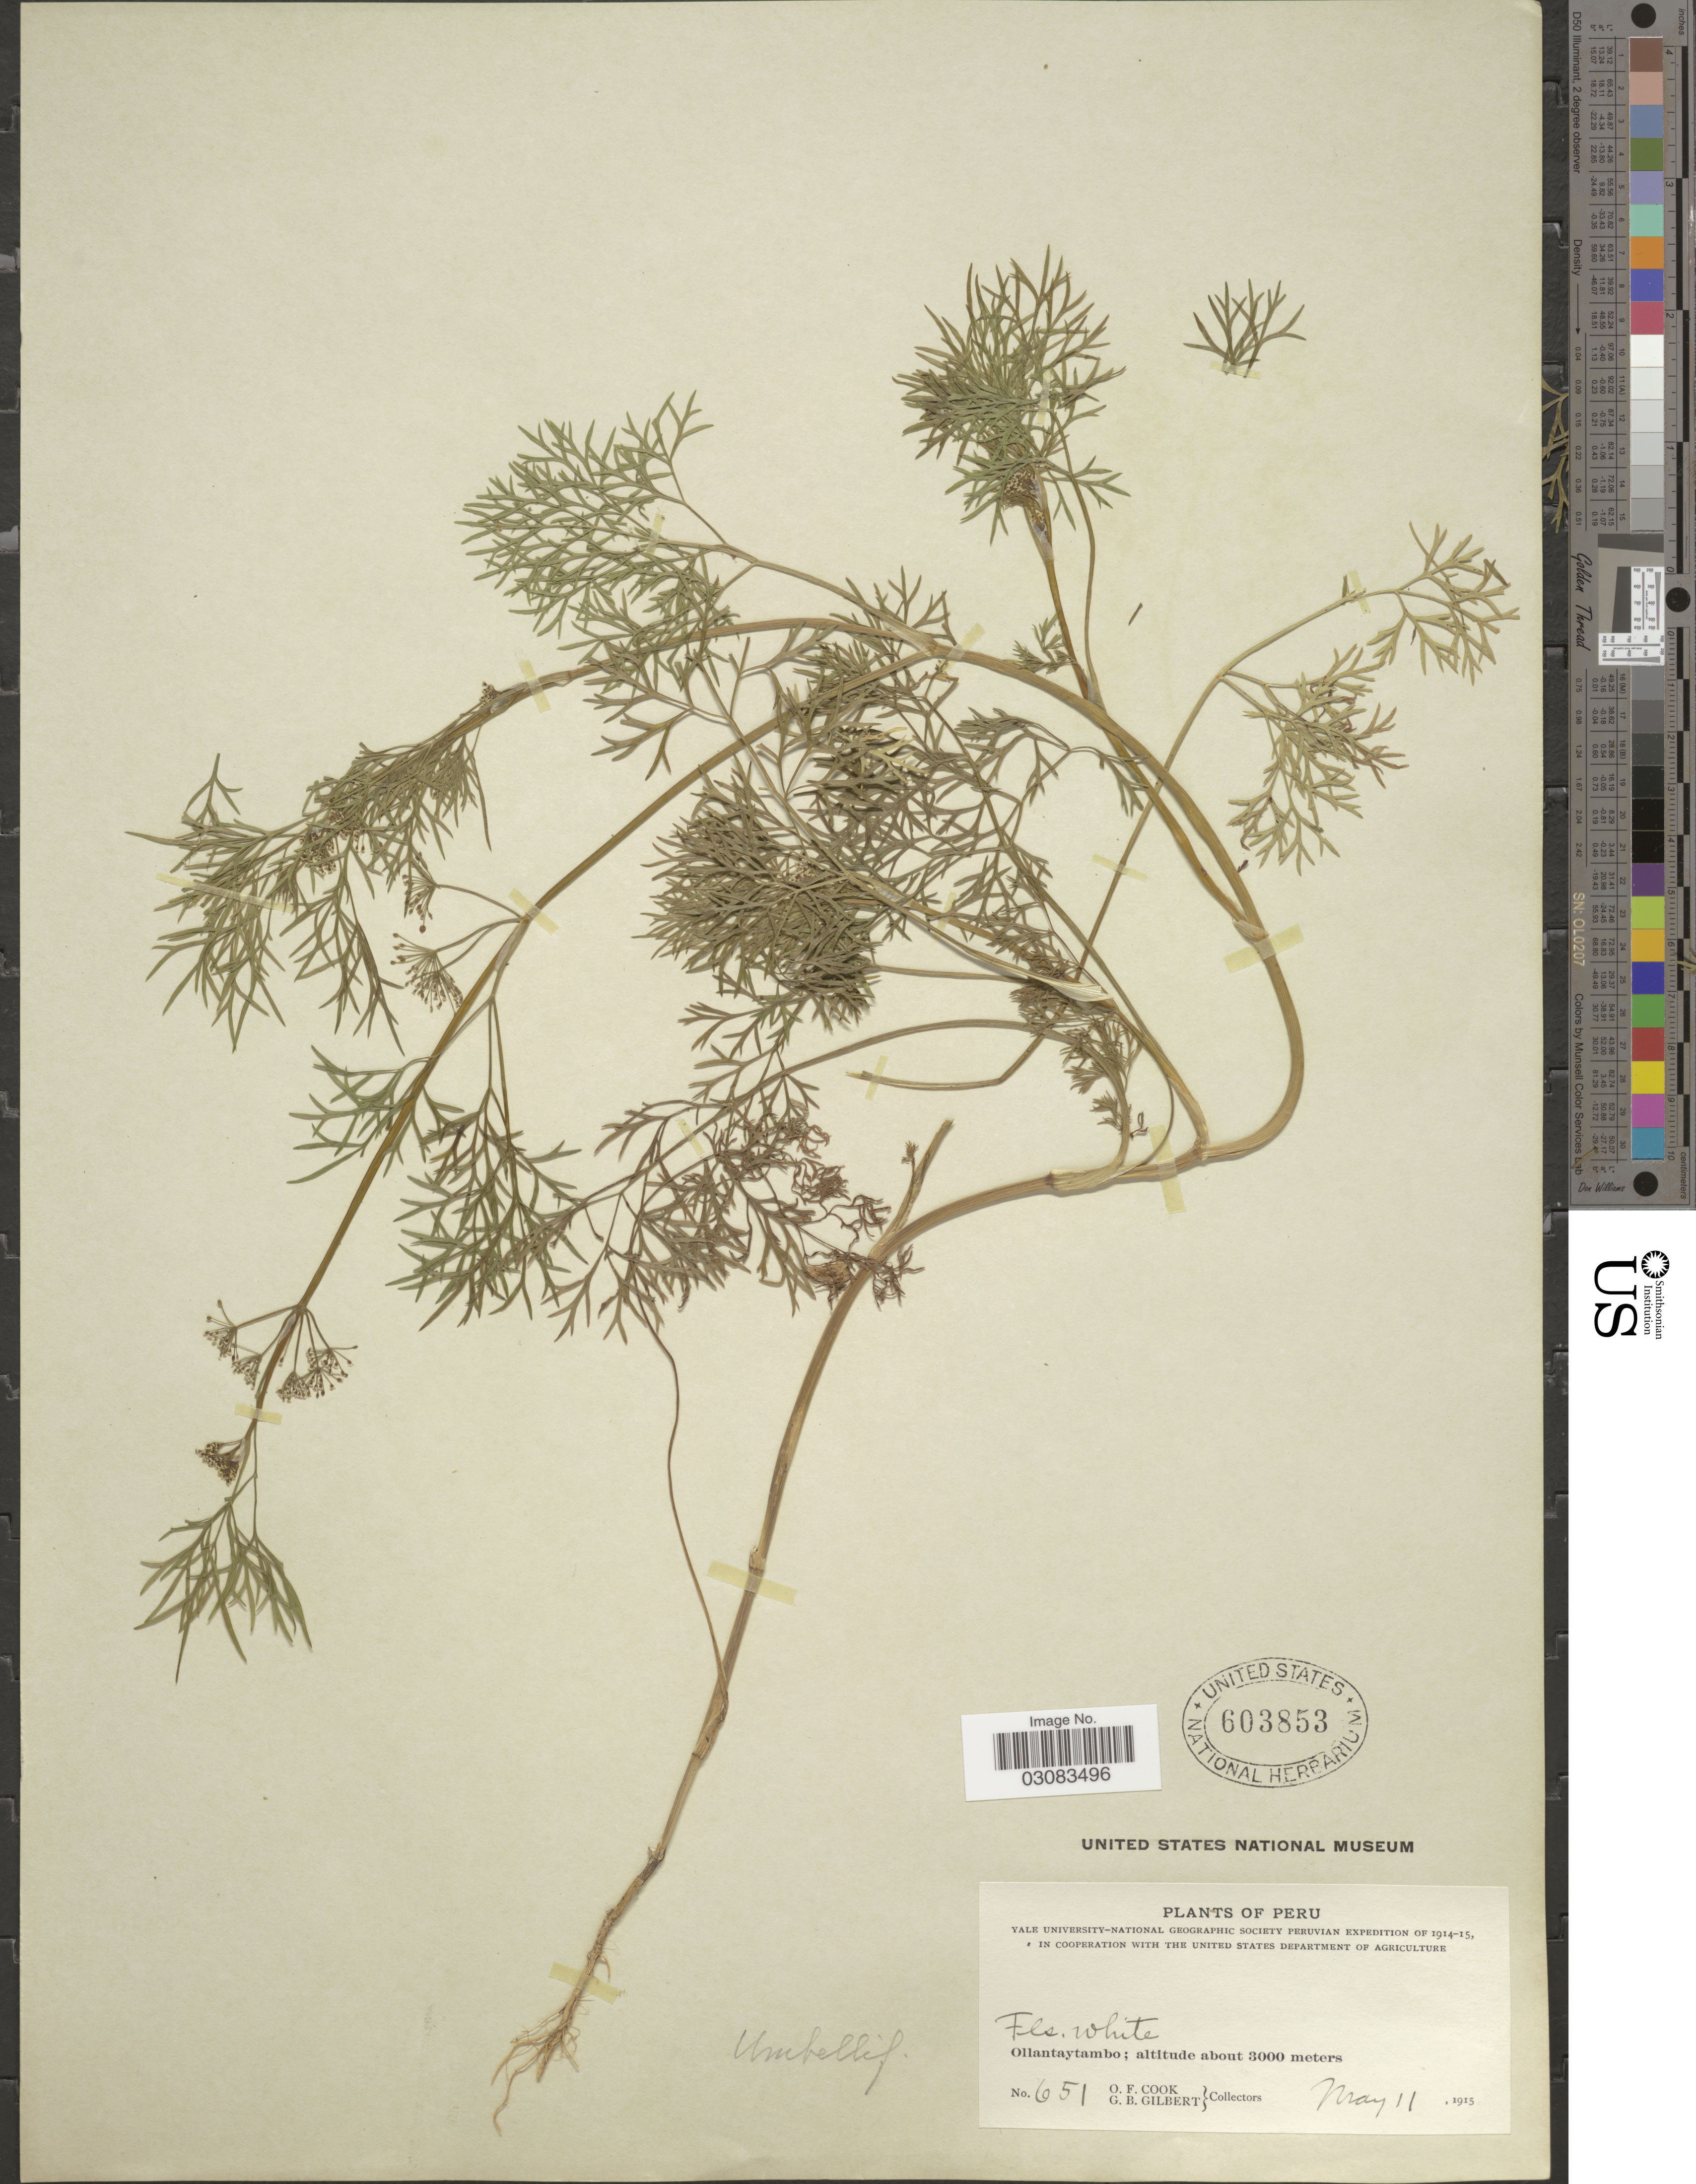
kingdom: Plantae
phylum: Tracheophyta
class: Magnoliopsida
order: Apiales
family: Apiaceae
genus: Cyclospermum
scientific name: Cyclospermum leptophyllum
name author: (Pers.) Sprague ex Britton & P. Wilson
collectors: O. F. Cook & G. B. Gilbert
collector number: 651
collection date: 1915-05-11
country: Peru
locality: Ollantaytambo.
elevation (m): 3000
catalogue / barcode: US 603853